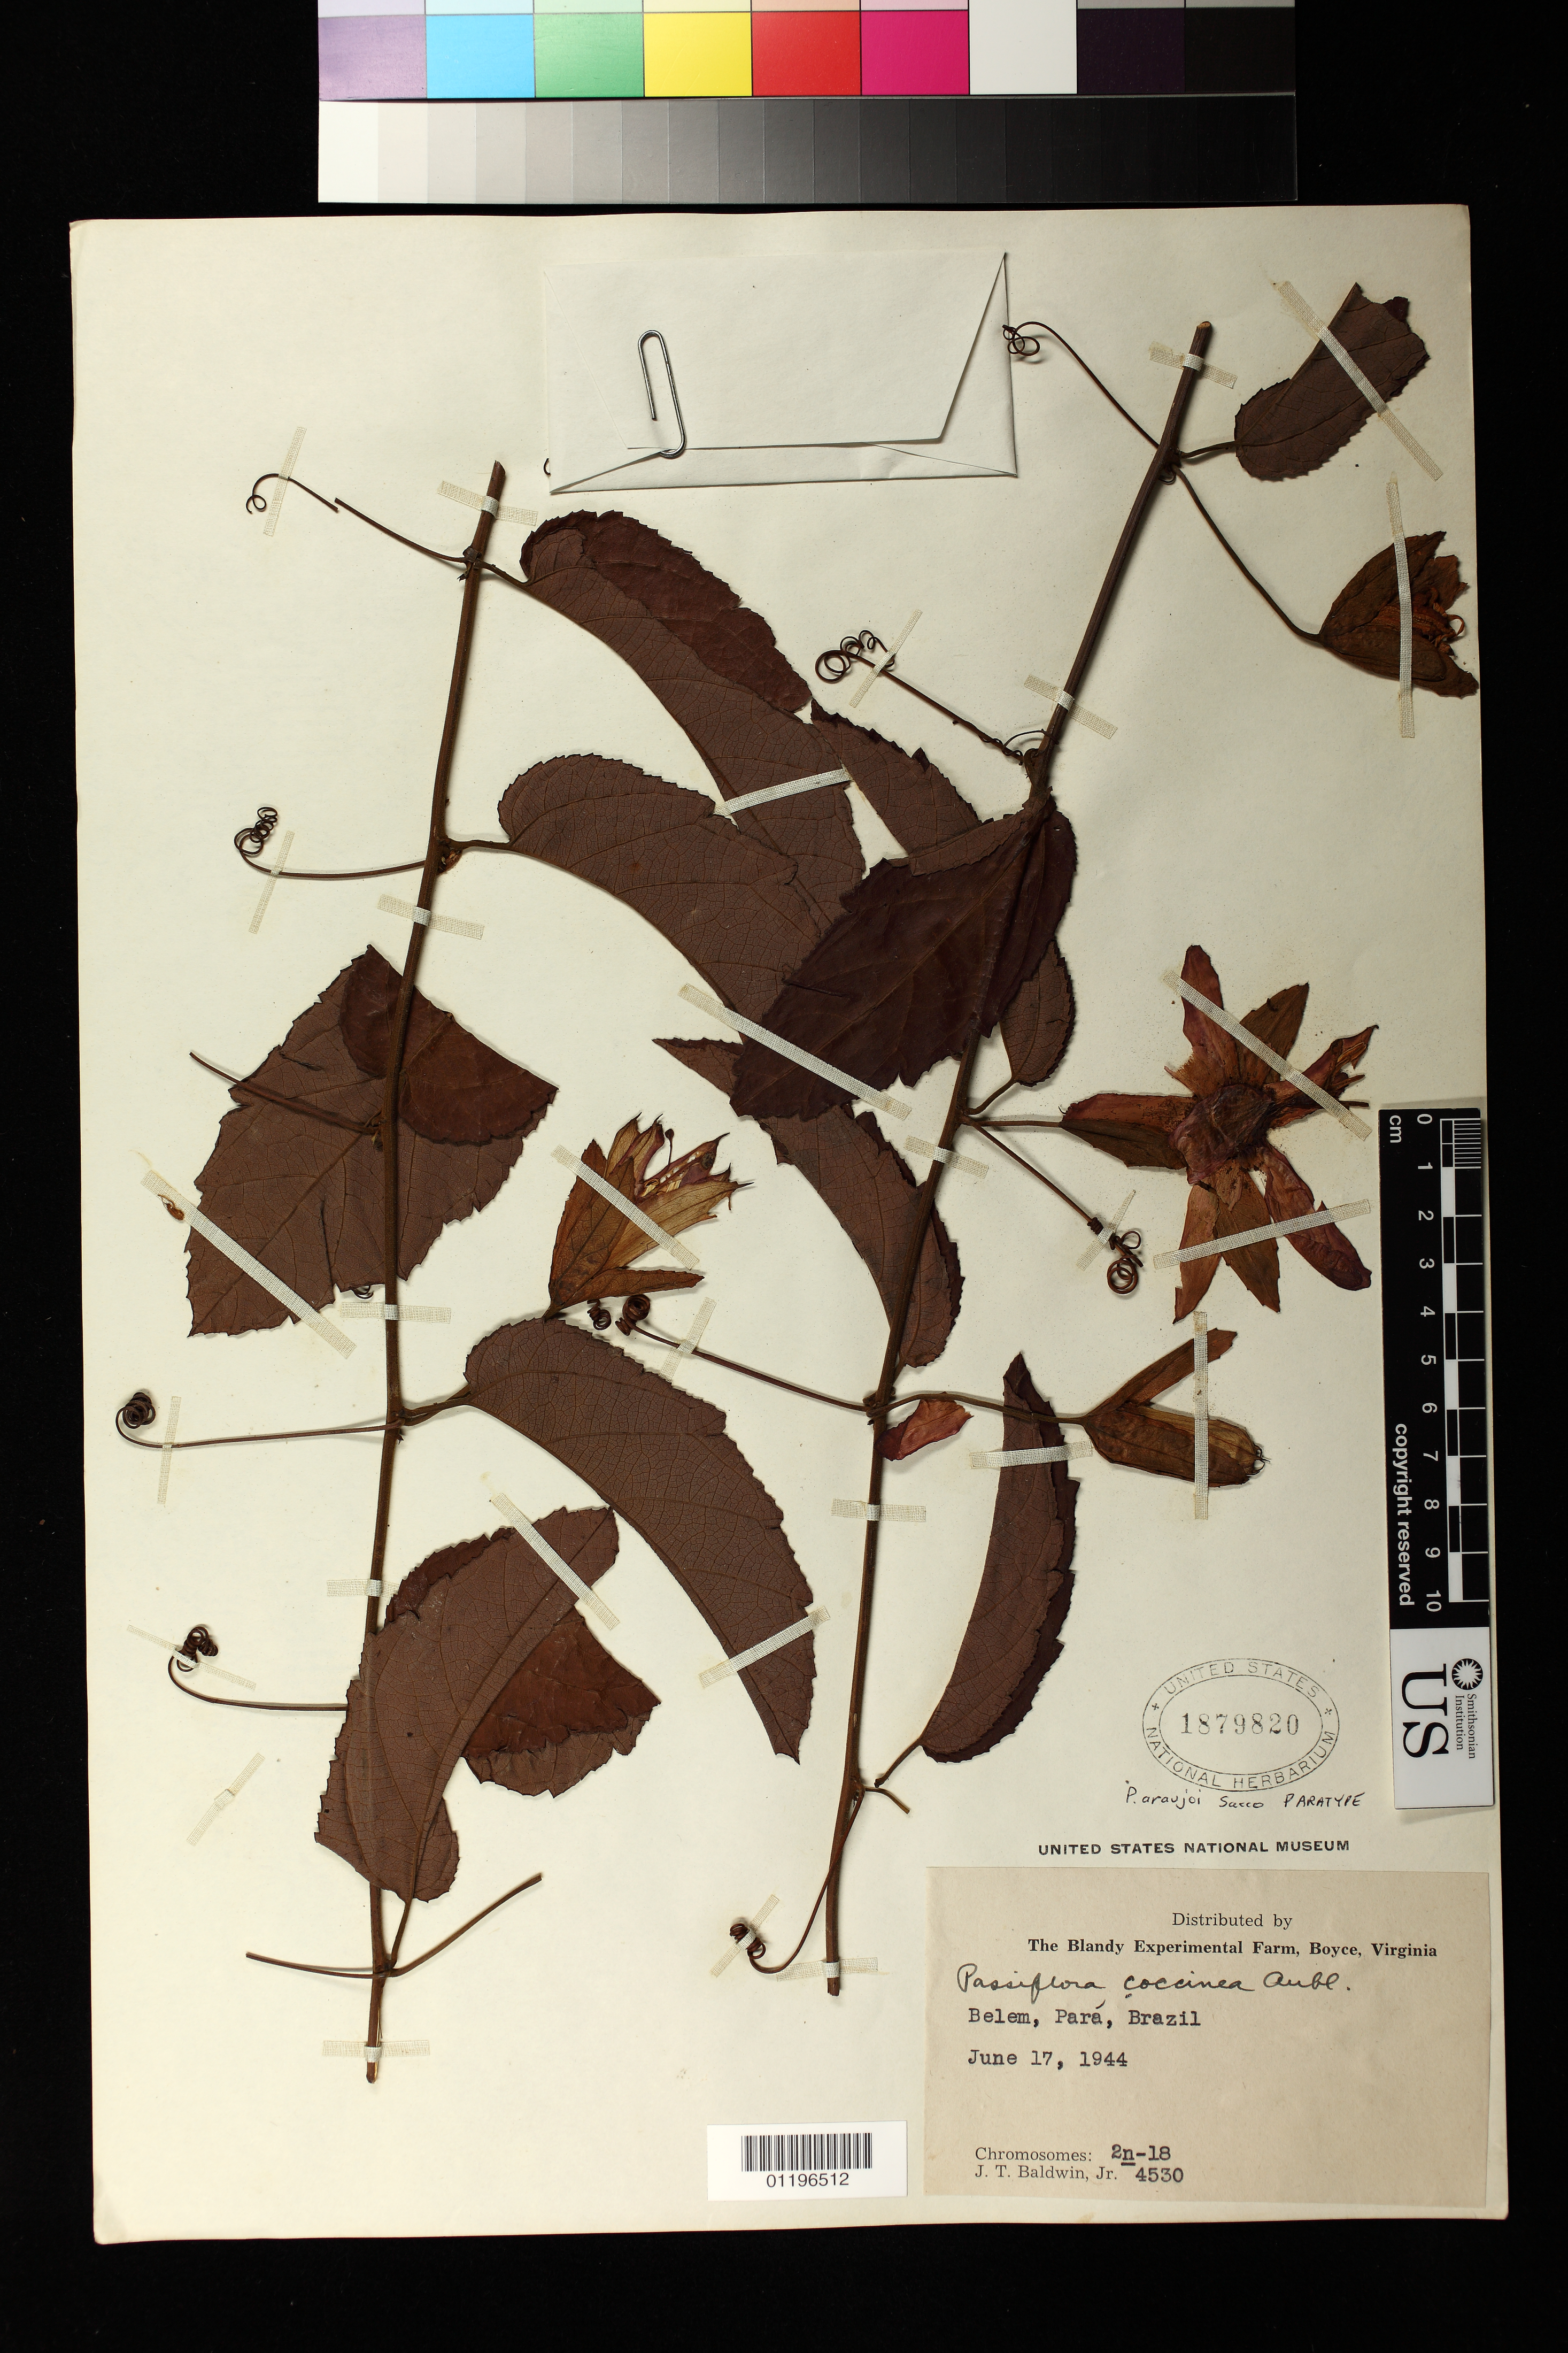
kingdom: Plantae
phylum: Tracheophyta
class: Magnoliopsida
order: Malpighiales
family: Passifloraceae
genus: Passiflora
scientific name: Passiflora coccinea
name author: Aubl.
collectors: J. T. Baldwin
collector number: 4530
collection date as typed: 17 Jun 1944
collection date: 1944-06-17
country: Brazil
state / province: Pará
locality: Belem, Para, Brazil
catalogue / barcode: US 1879820